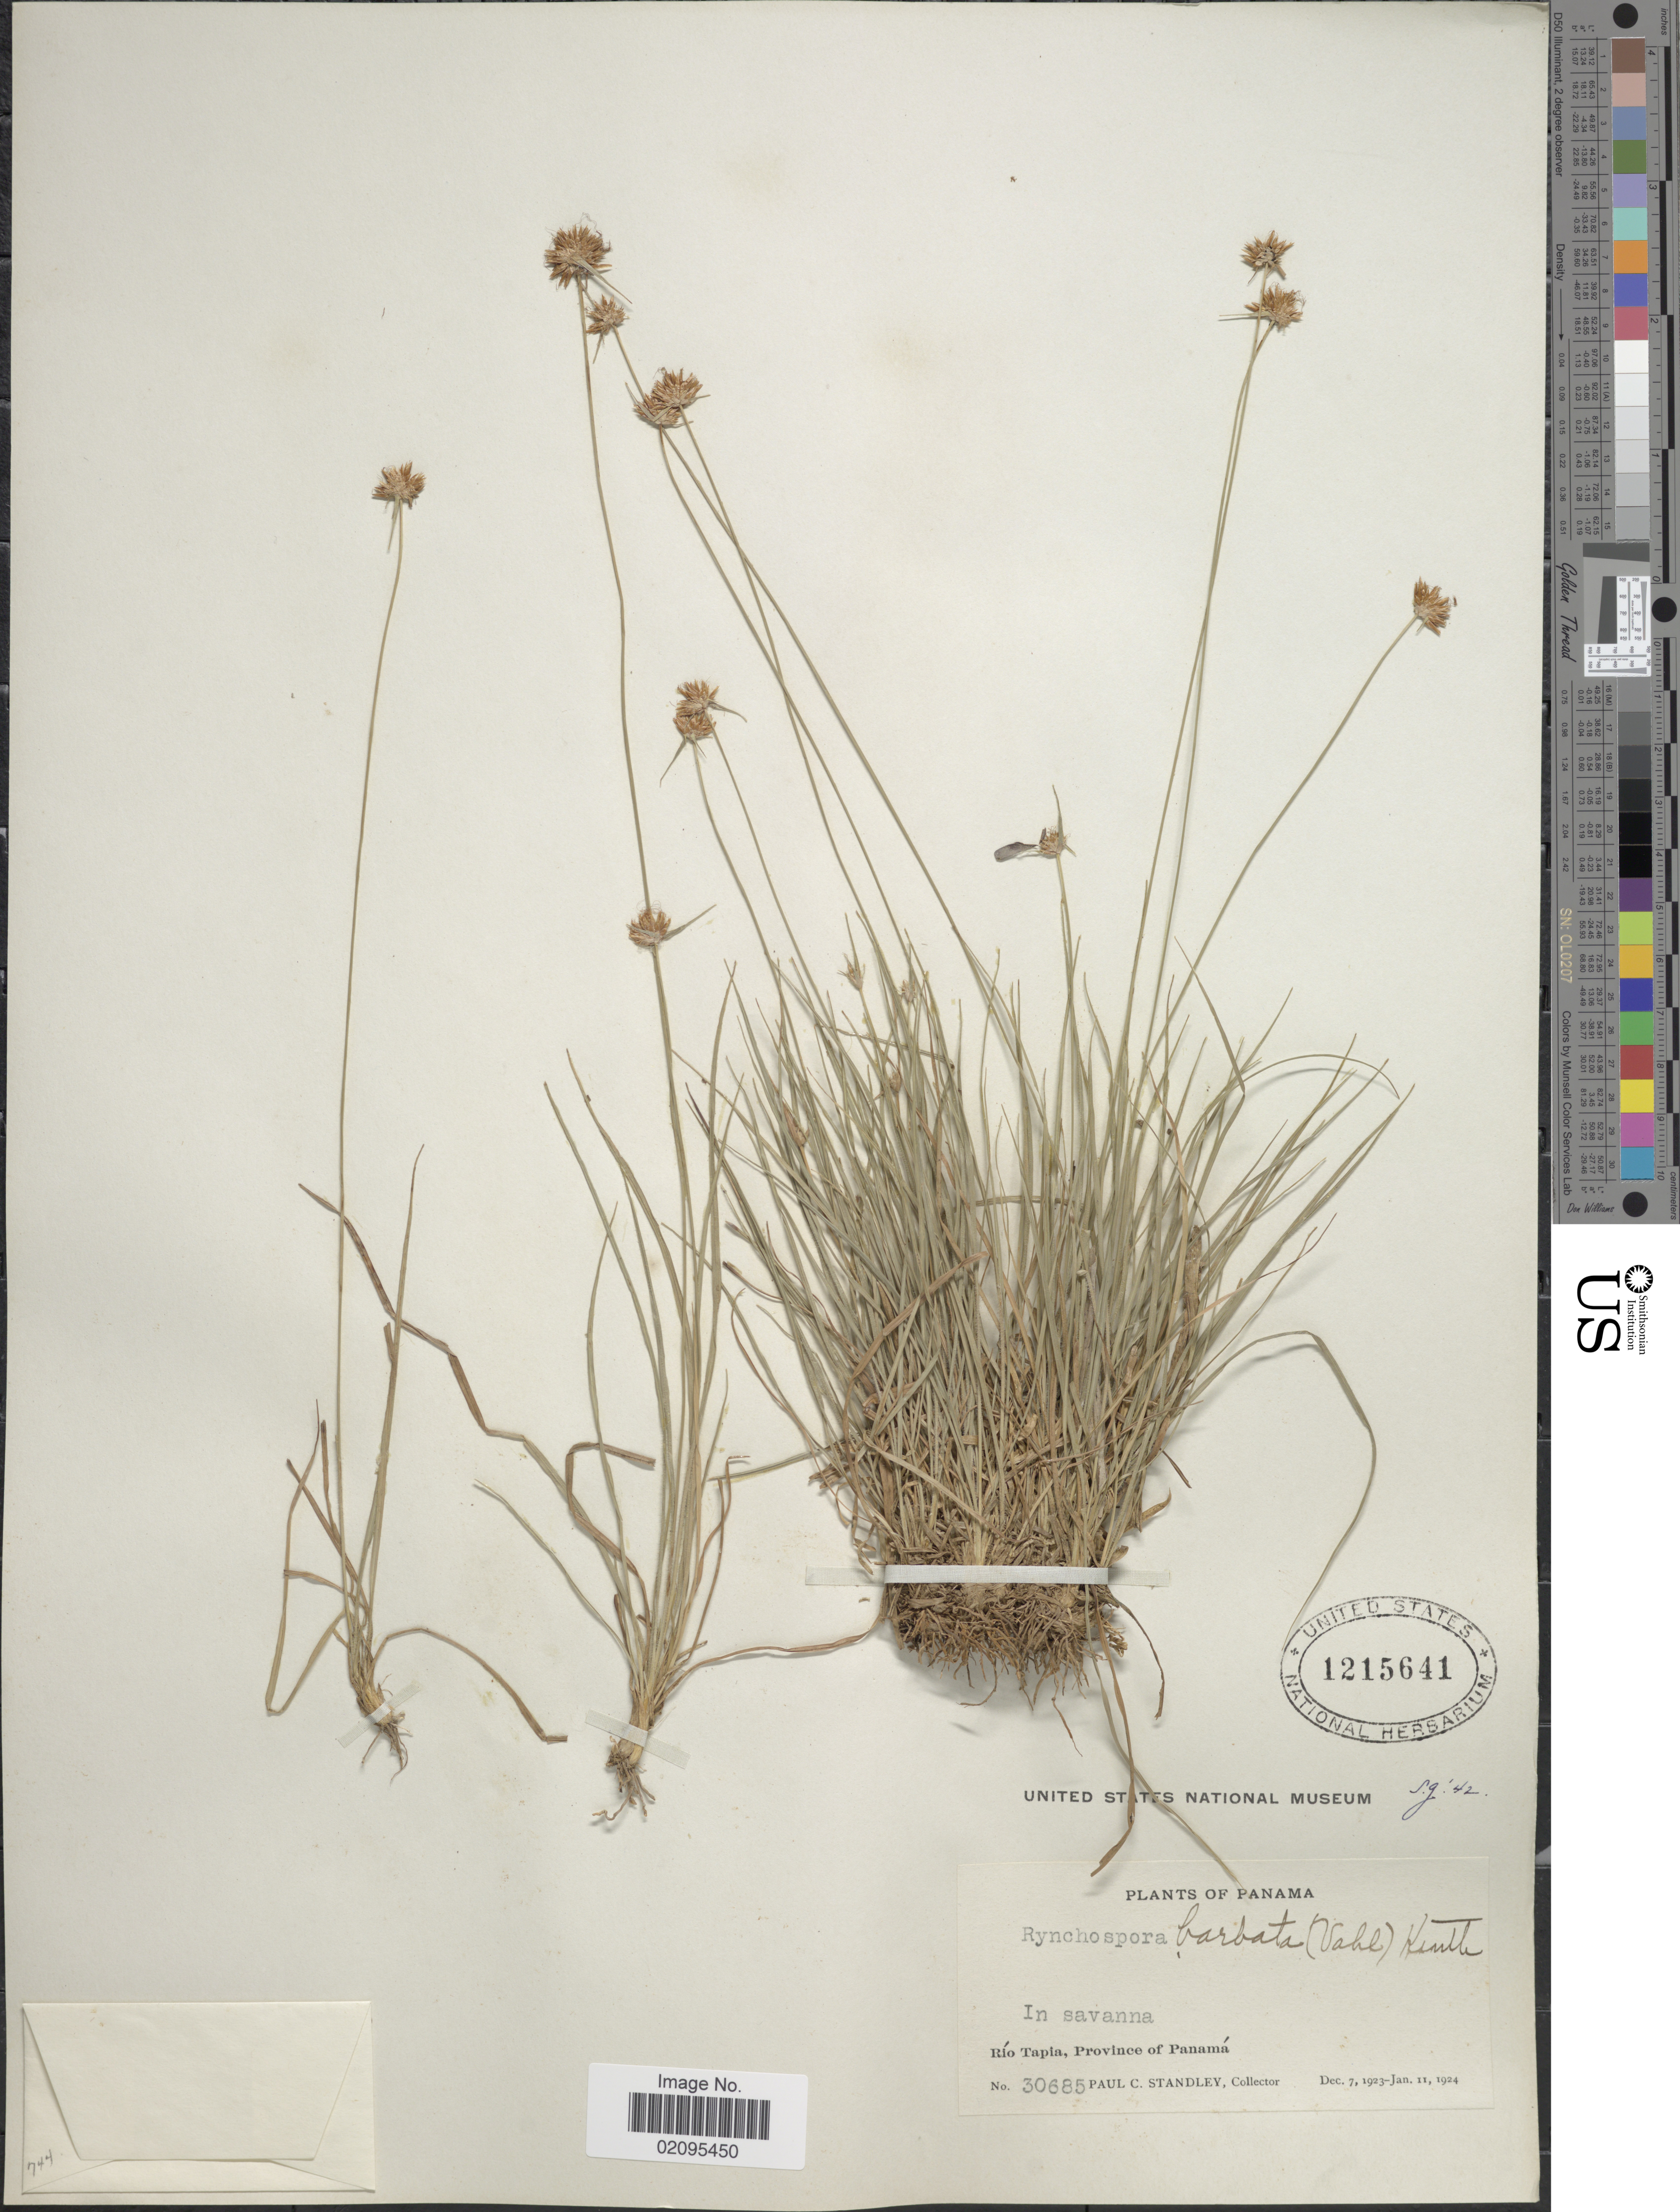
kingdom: Plantae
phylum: Tracheophyta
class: Liliopsida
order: Poales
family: Cyperaceae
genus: Rhynchospora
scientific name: Rhynchospora barbata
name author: (Vahl) Kunth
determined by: Alves, K.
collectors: P. C. Standley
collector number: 30685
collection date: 1923-12-07/1924-01-11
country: Panama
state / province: Panamá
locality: In savanna, Rio Tapia.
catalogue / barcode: US 1215641